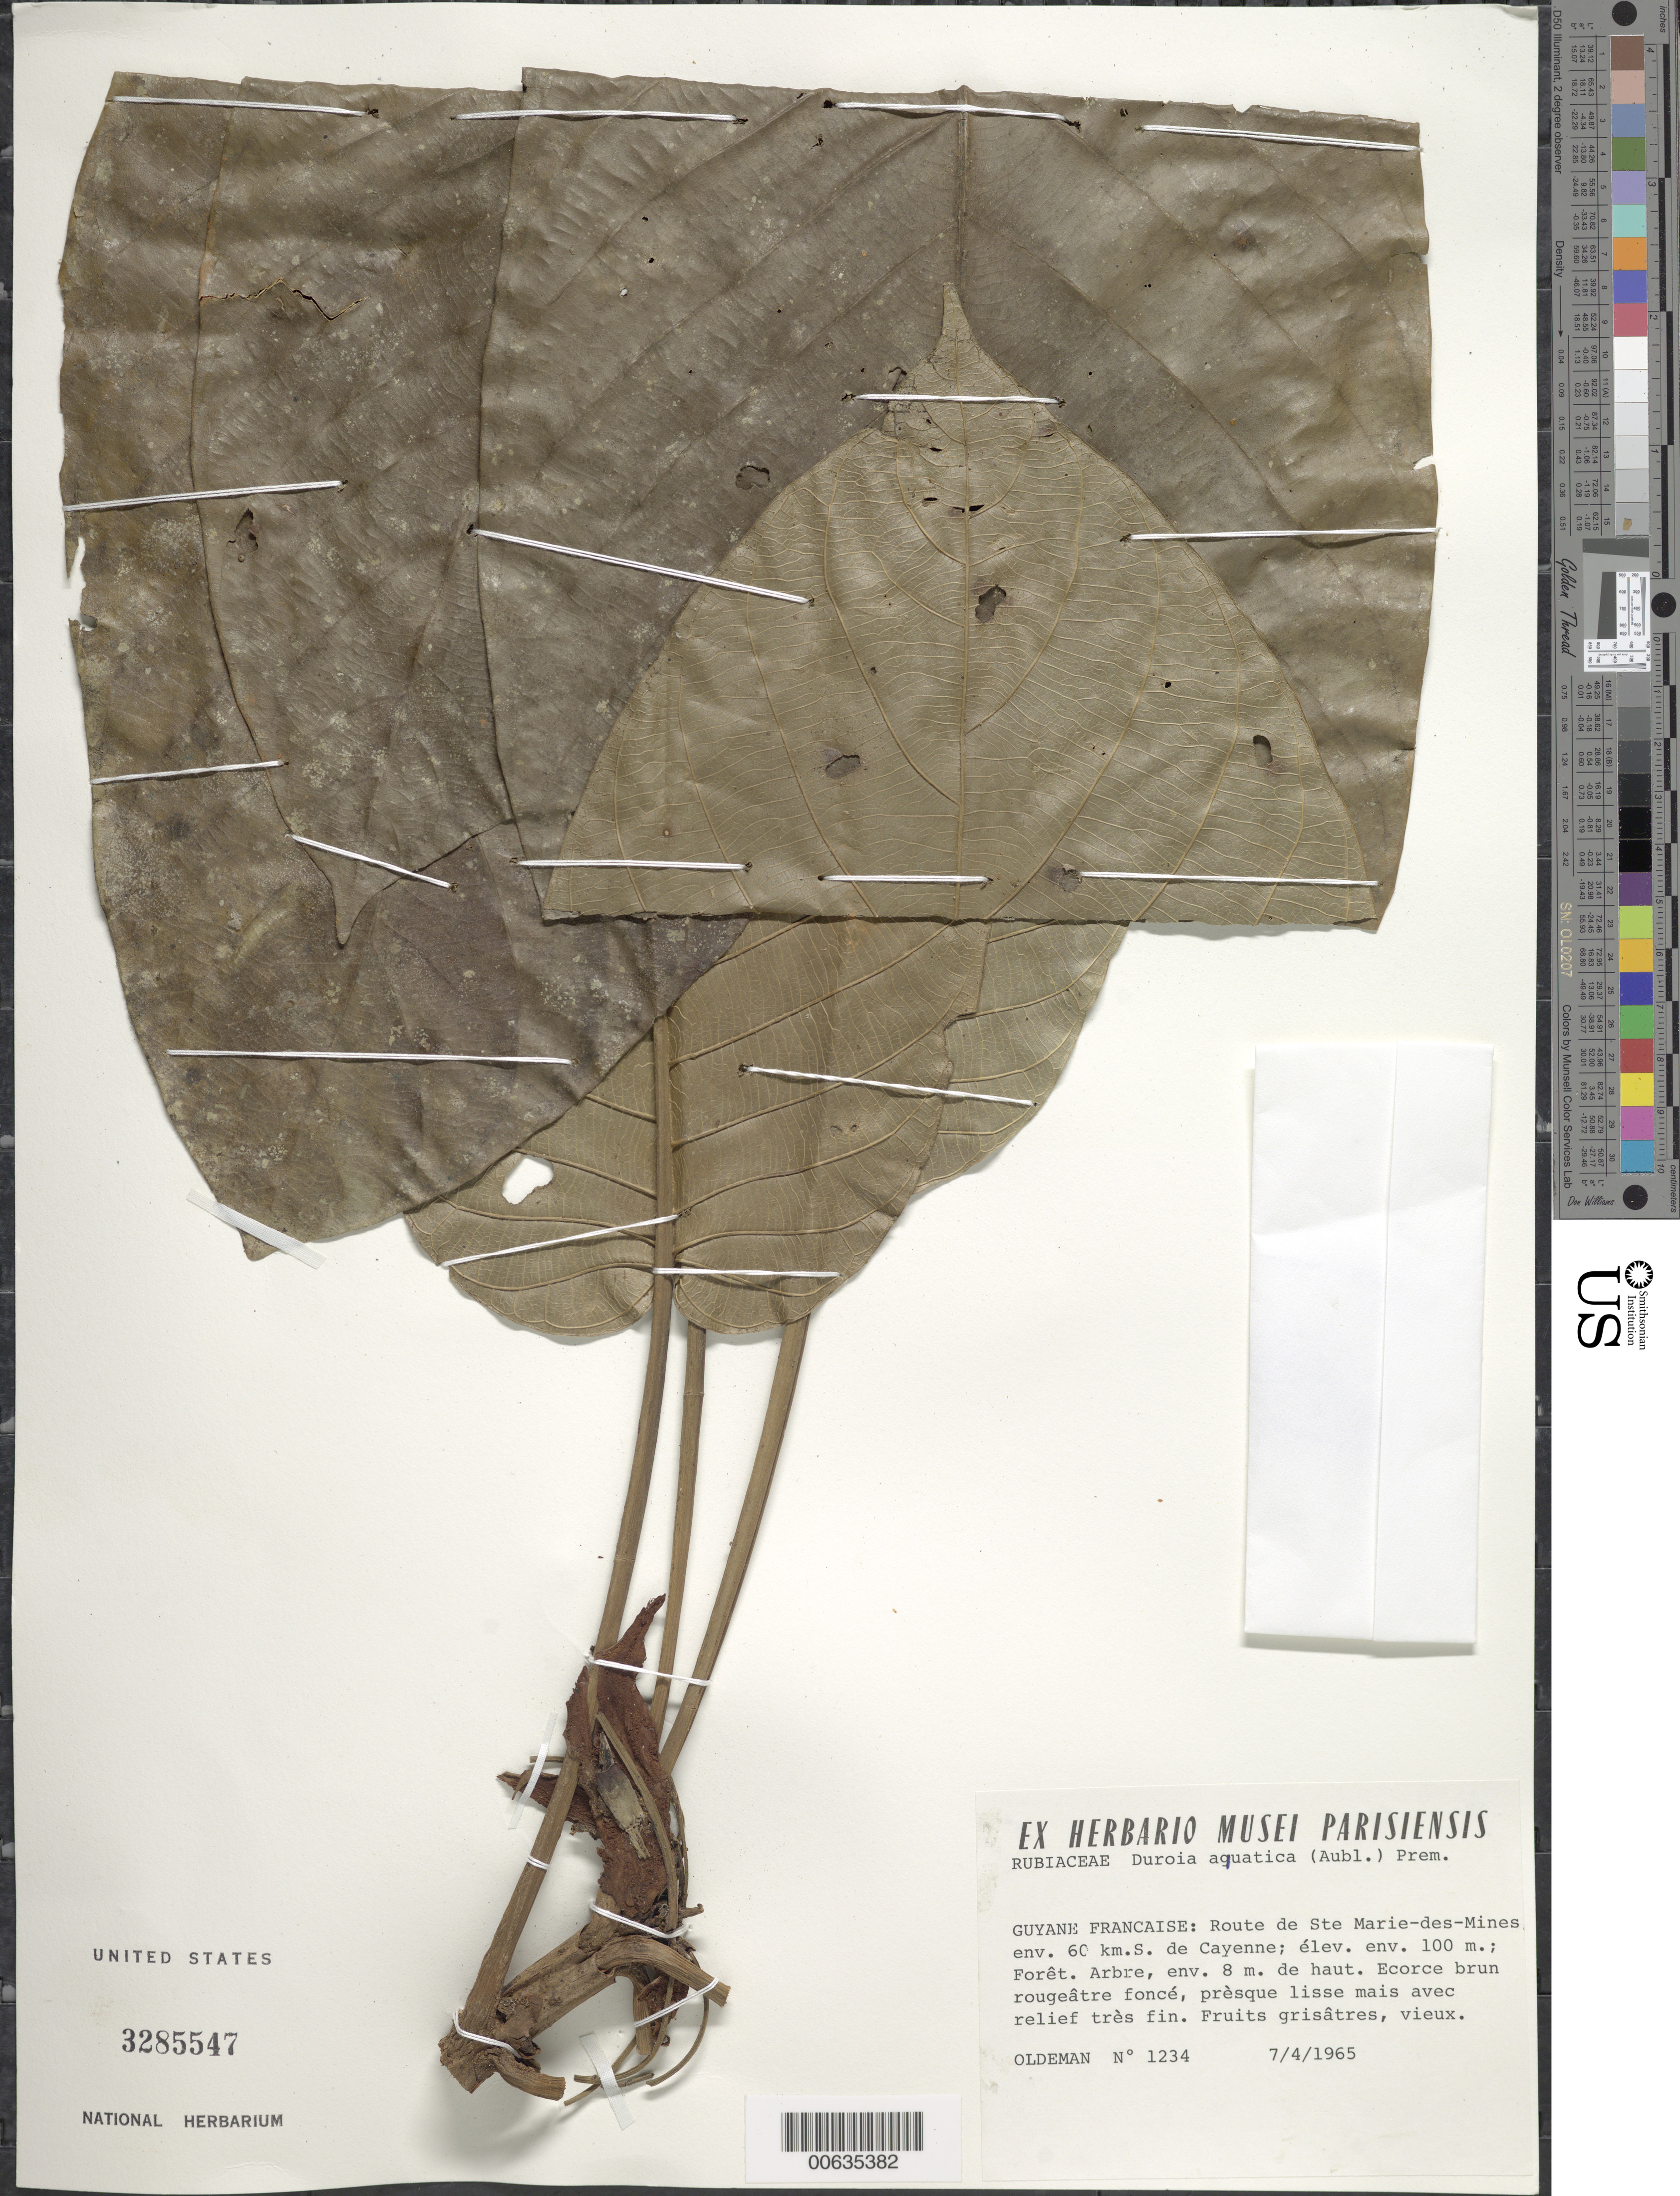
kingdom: Plantae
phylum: Tracheophyta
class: Magnoliopsida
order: Gentianales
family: Rubiaceae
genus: Duroia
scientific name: Duroia aquatica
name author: (Aubl.) Bremek.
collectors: -- Oldeman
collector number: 1234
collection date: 1965-04-07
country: French Guiana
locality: Guyane Francaise: Route de Ste Marie-des-Mines env. 60 km.S. de Cayenne.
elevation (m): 100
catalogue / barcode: US 3285547